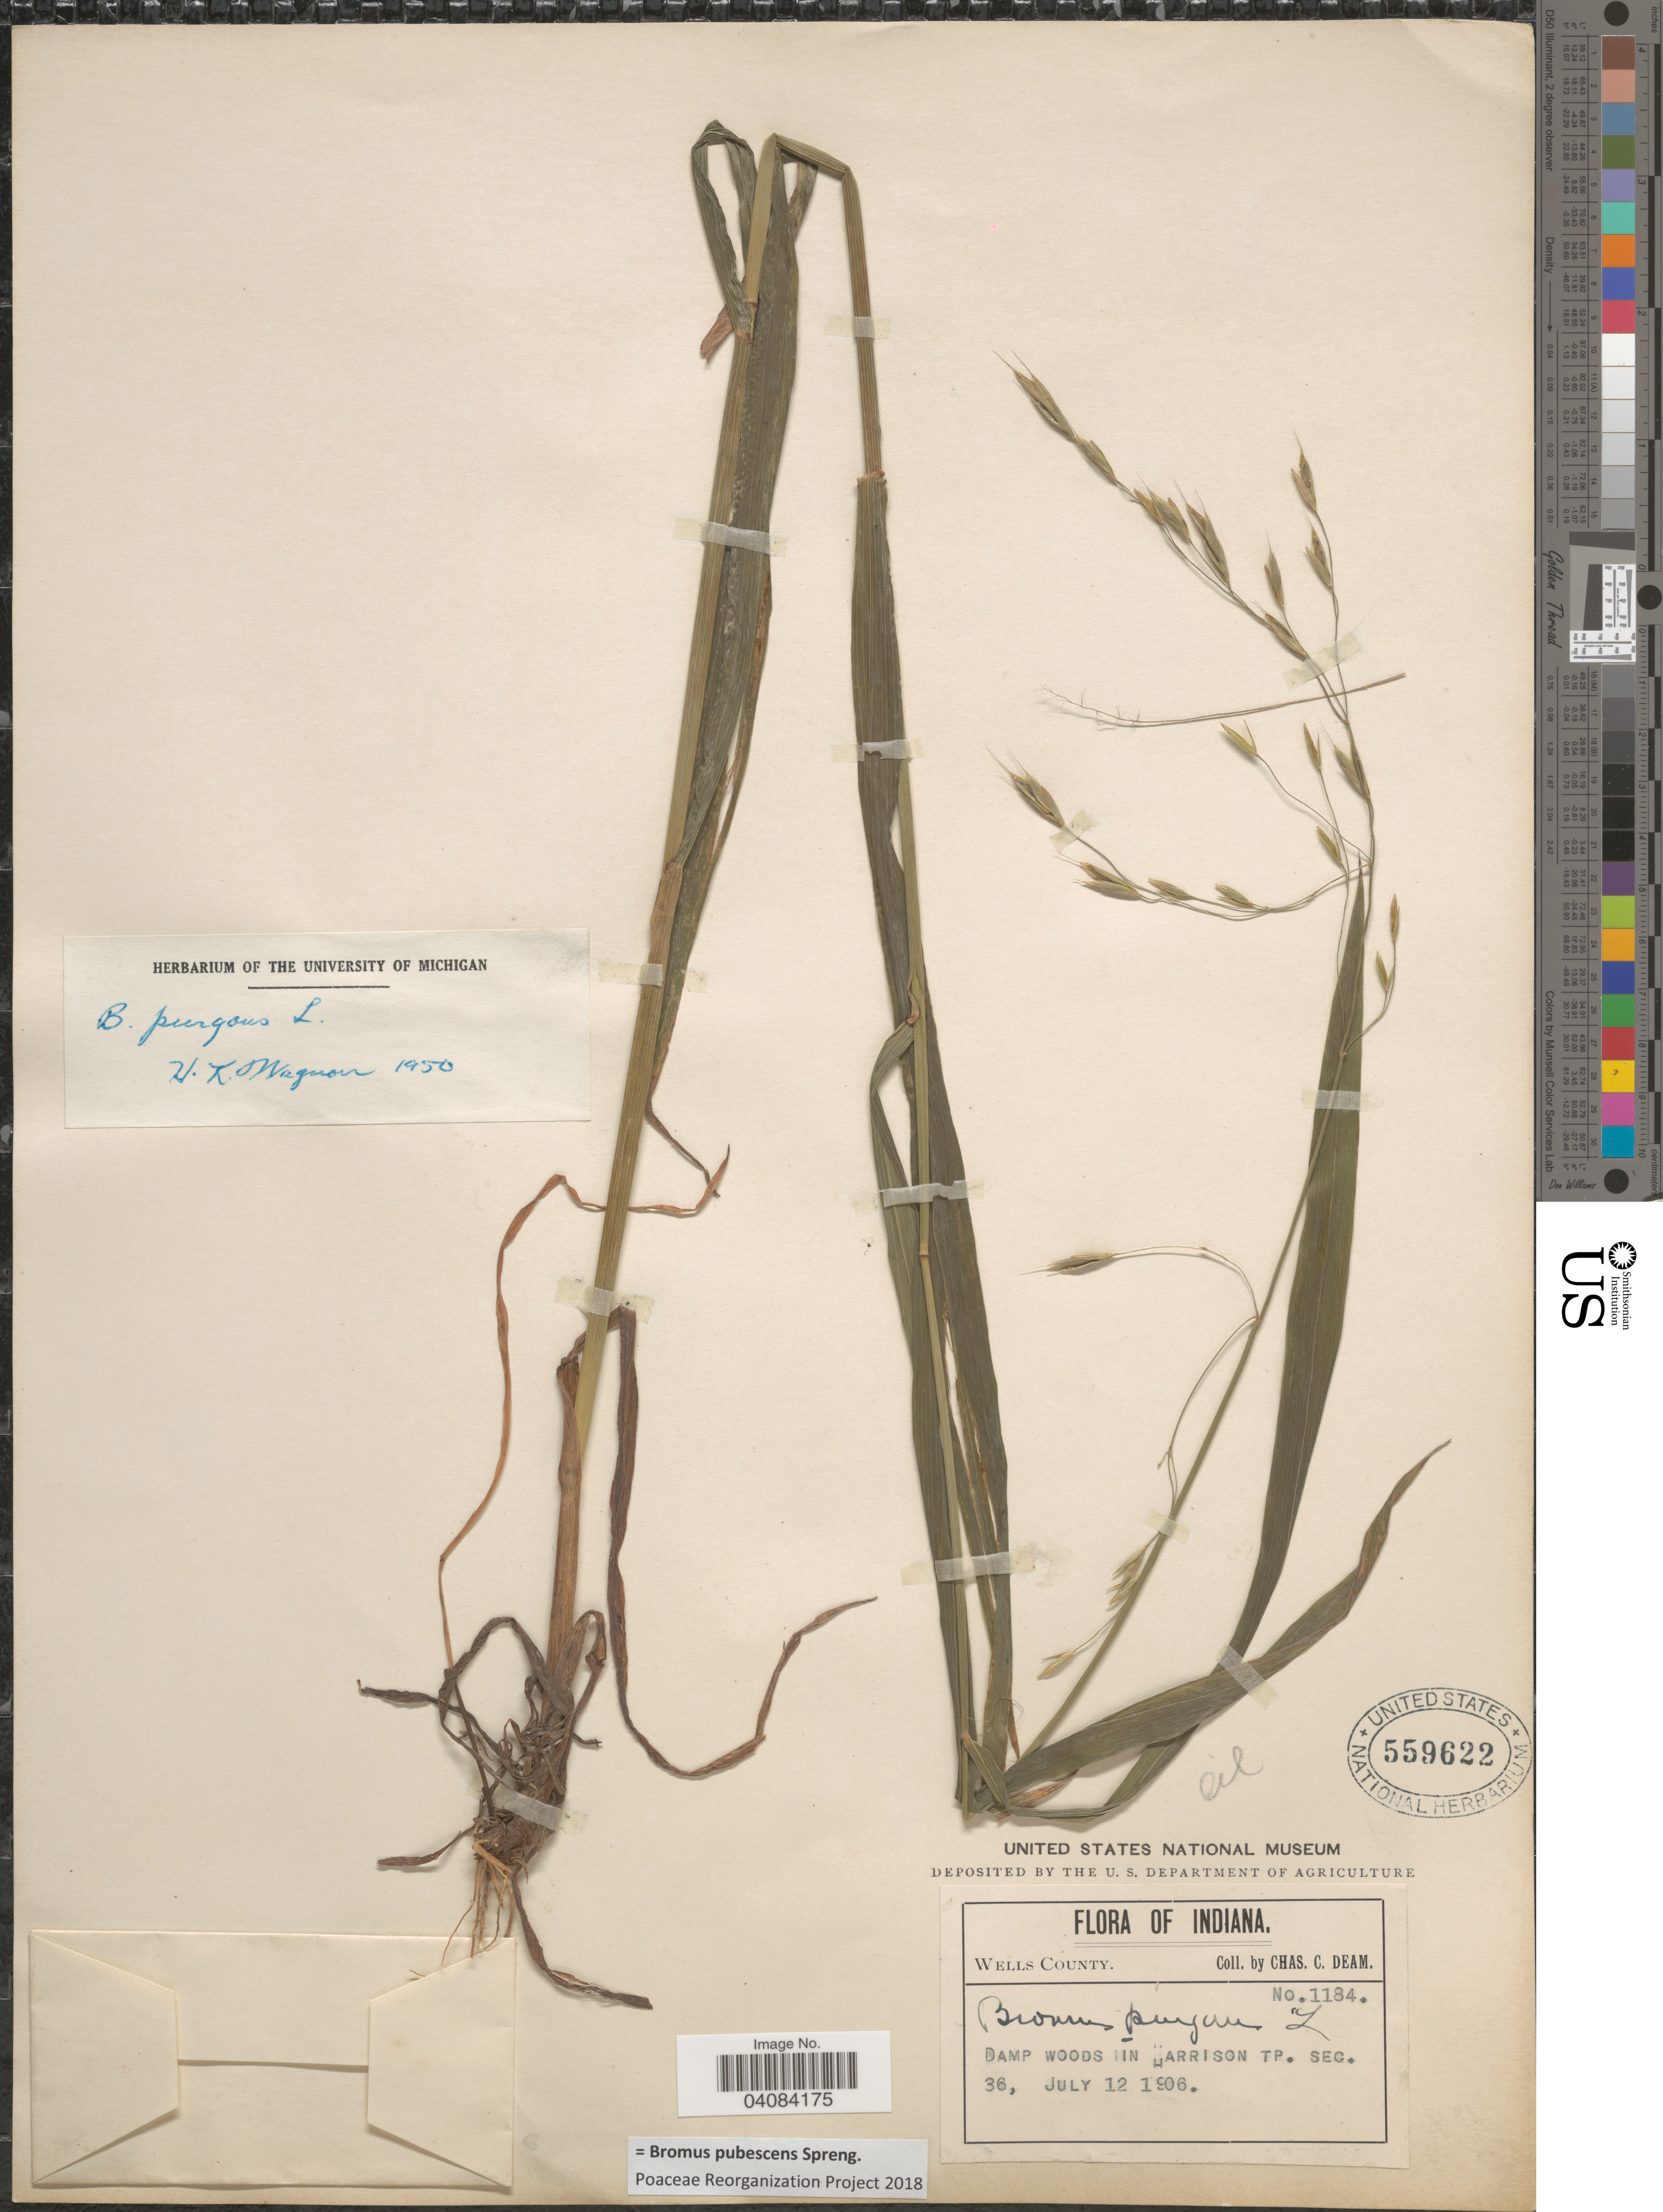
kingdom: Plantae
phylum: Tracheophyta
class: Liliopsida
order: Poales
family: Poaceae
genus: Bromus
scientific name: Bromus pubescens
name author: Muhl. ex Willd.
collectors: C. C. Deam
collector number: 1184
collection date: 1906-07-12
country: United States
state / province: Indiana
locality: Wells County. Damp woods in Harrison Tp. Sec. 36.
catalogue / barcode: US 559622